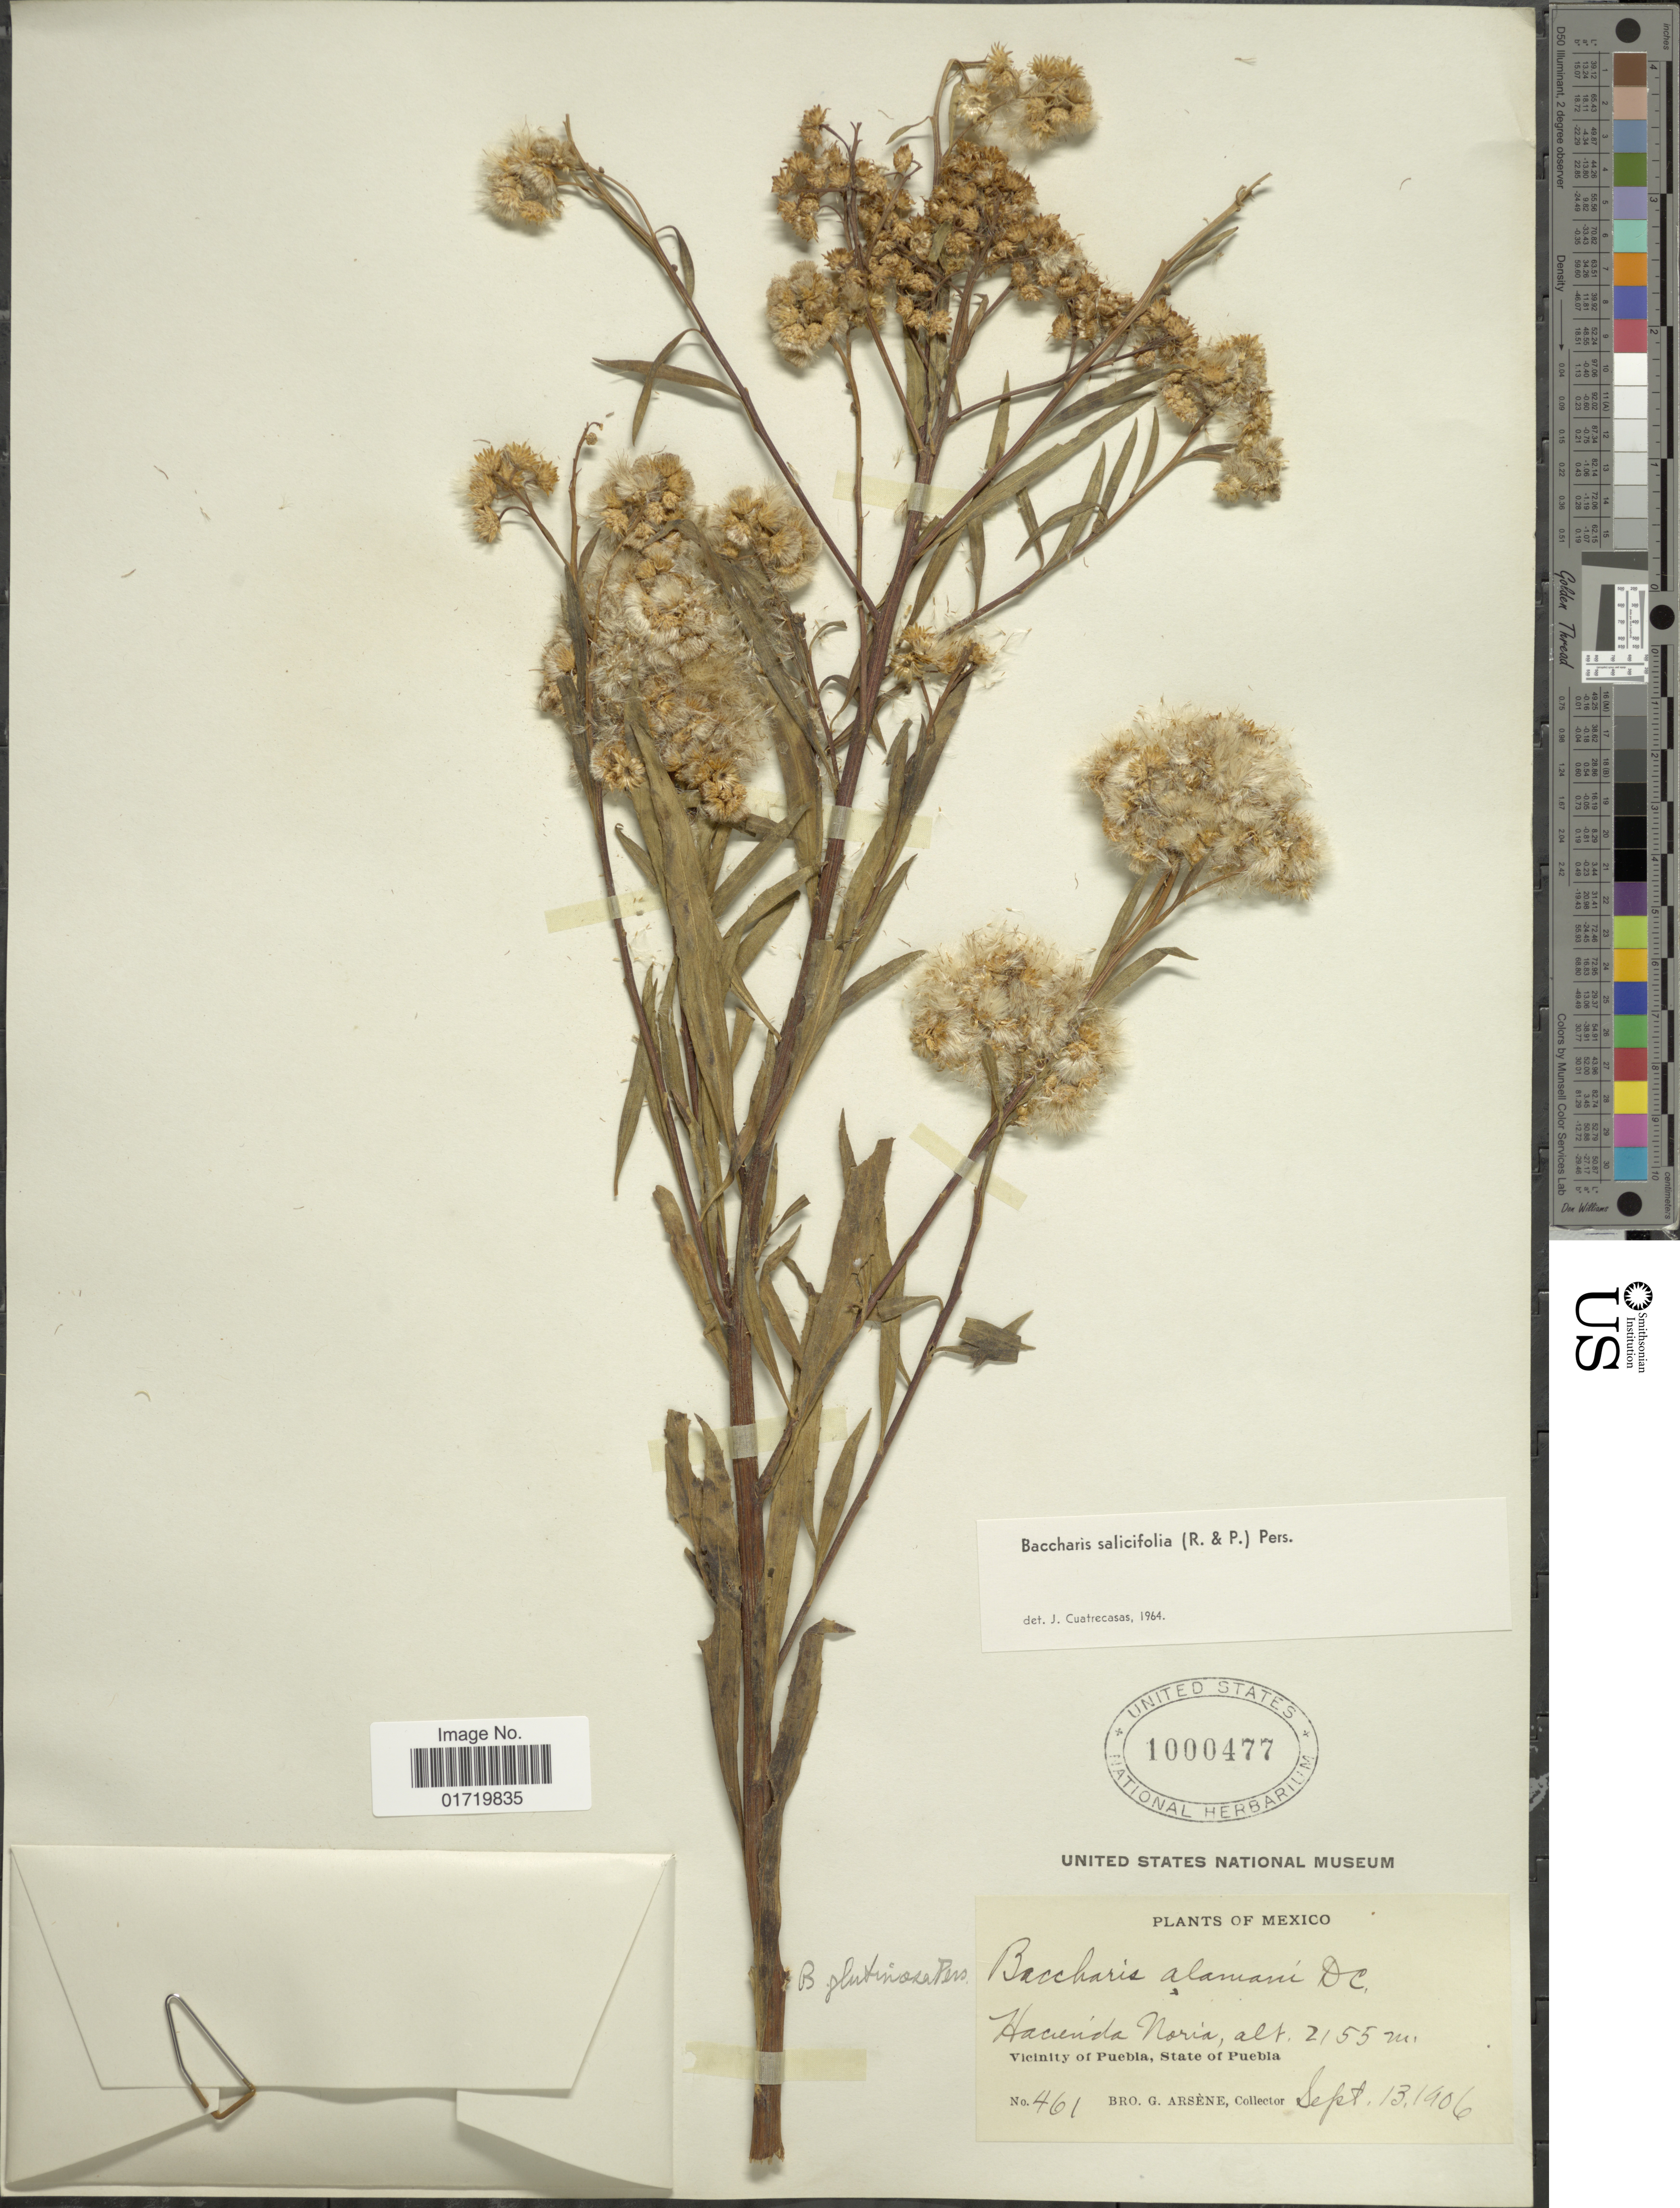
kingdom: Plantae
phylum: Tracheophyta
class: Magnoliopsida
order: Asterales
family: Asteraceae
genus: Baccharis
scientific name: Baccharis salicifolia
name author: (Ruiz & Pav.) Pers.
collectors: Bro. G. Arsène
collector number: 461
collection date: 1906-09-13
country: Mexico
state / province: Puebla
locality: Hacienda Noria, Vicinity of Puebla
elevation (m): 2155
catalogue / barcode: US 1000477